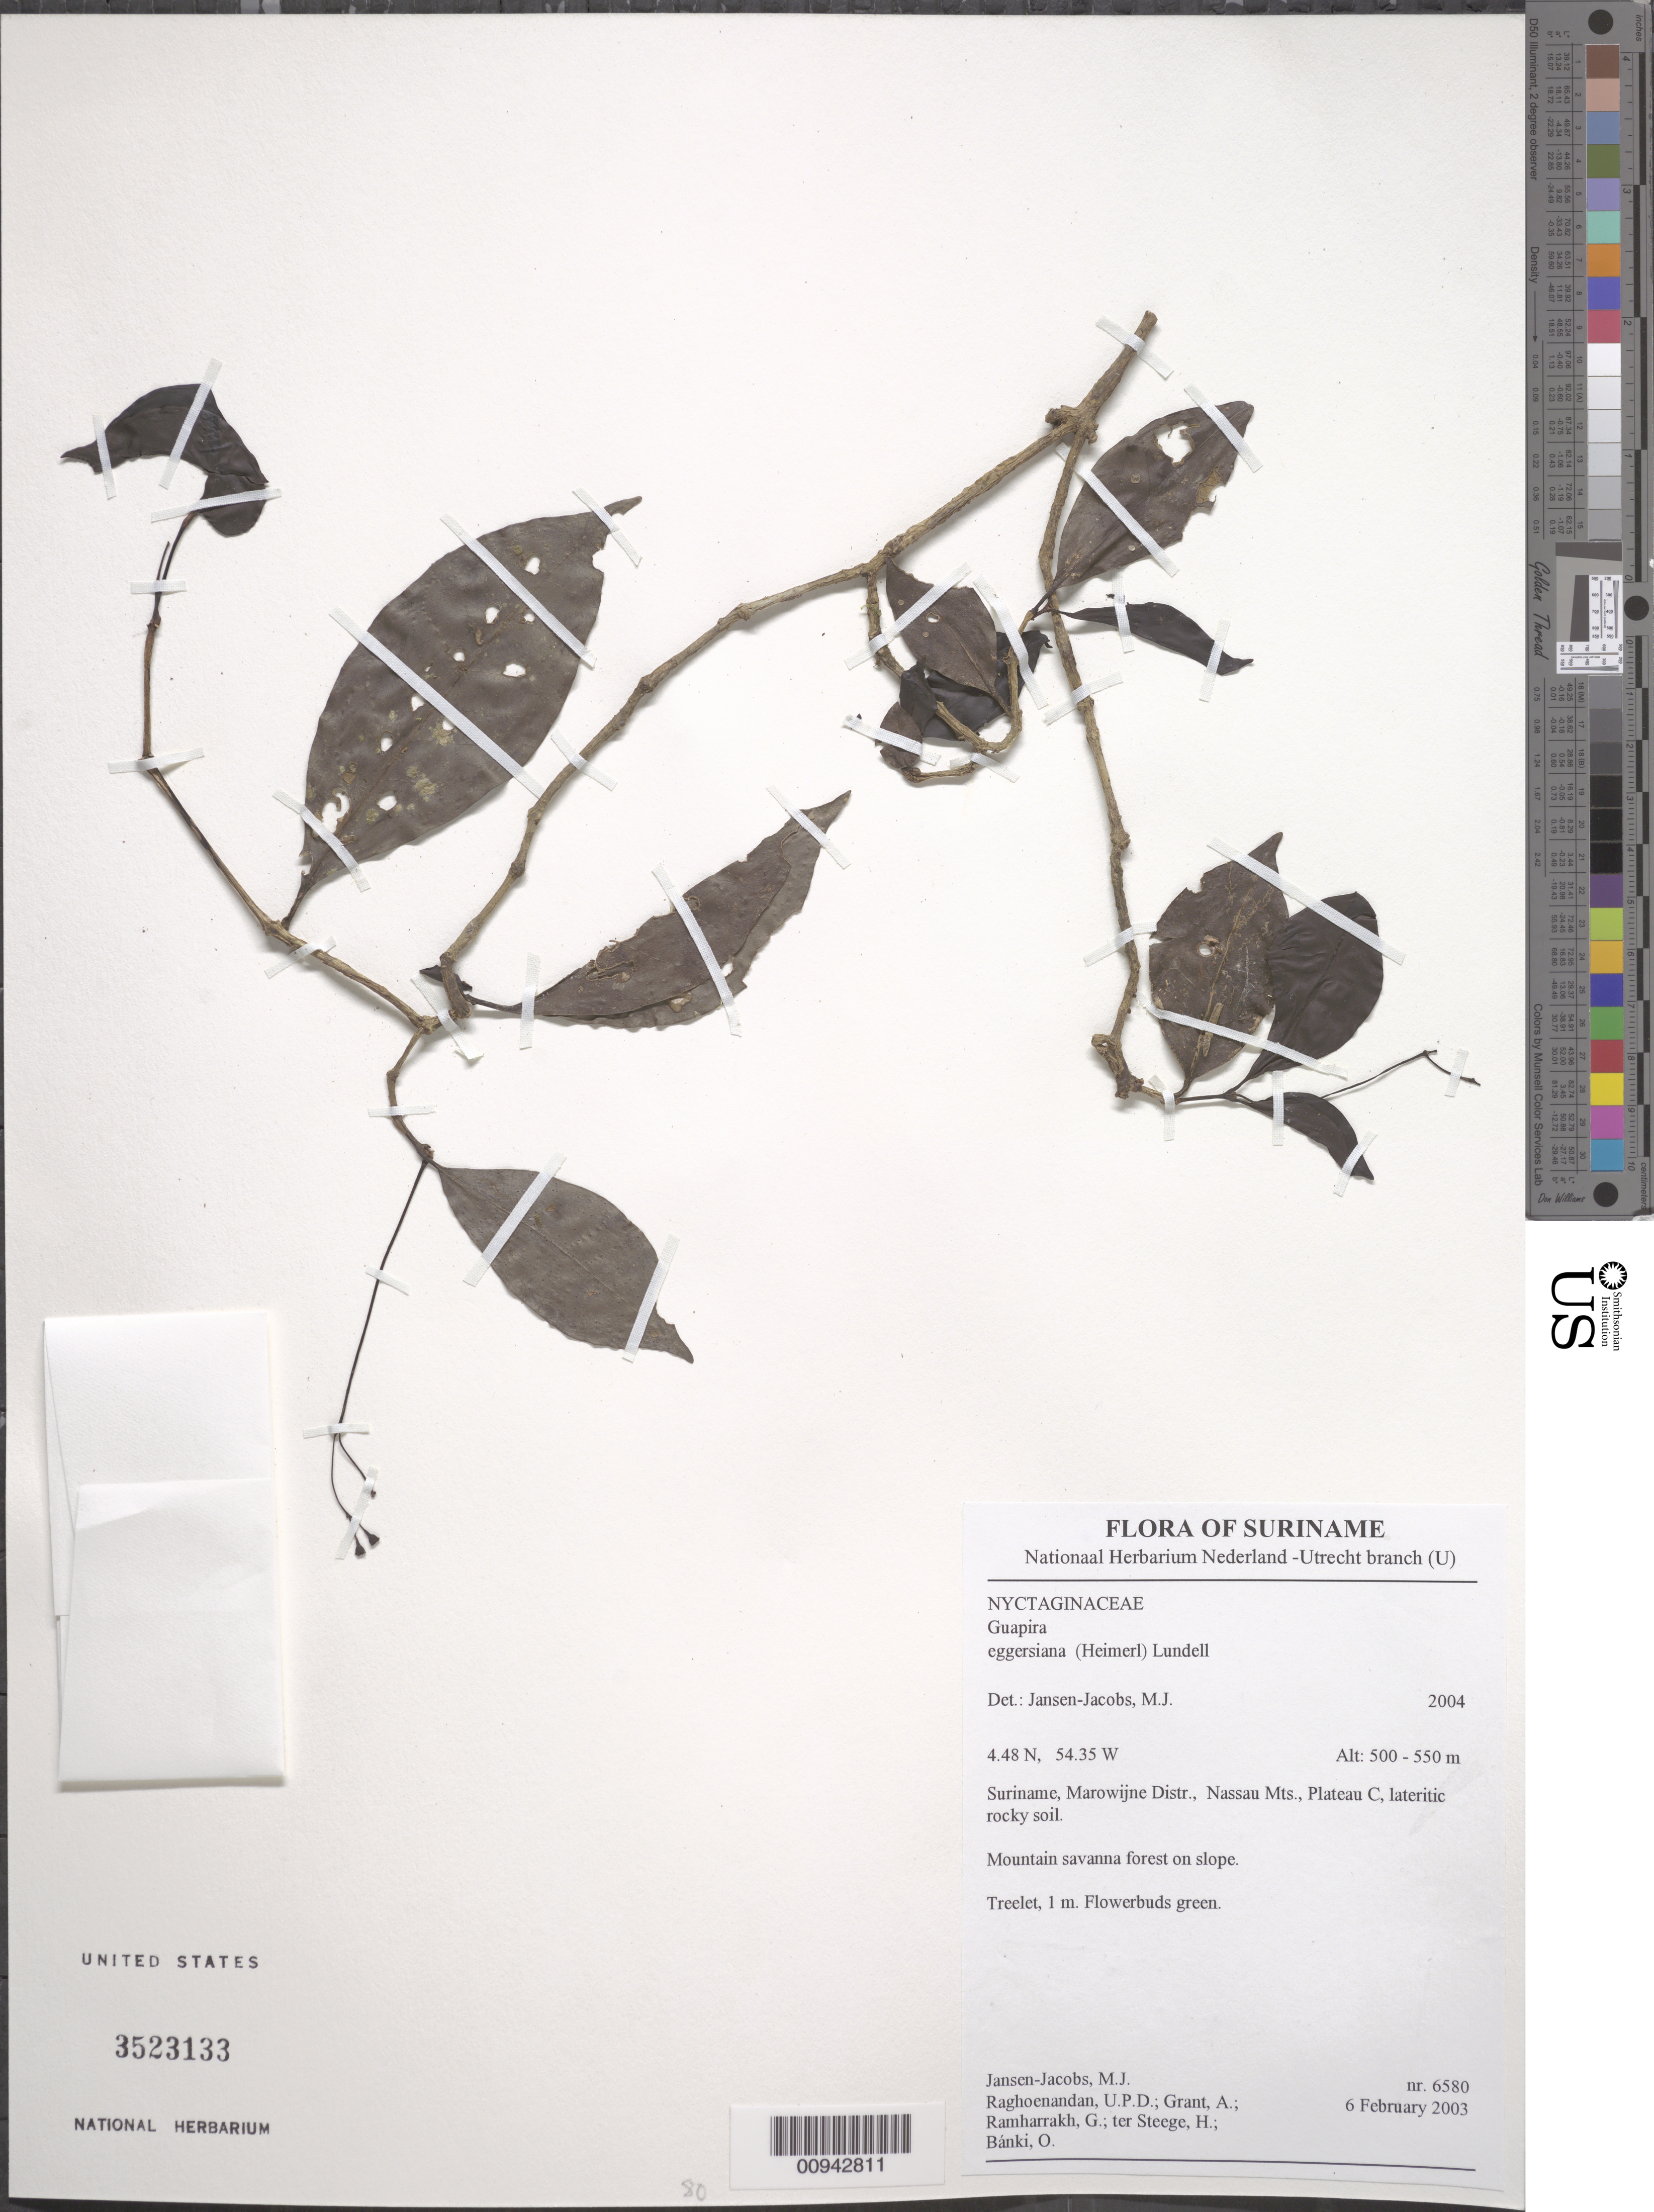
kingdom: Plantae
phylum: Tracheophyta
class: Magnoliopsida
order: Caryophyllales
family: Nyctaginaceae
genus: Guapira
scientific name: Guapira eggersiana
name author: (Heimerl) Lundell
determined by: Jansen-Jacobs, M. J., (U), Nationaal Herbarium Nederland, Utrecht University branch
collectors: M. J. Jansen-Jacobs, U. Raghoenandan, A. Grant, G. Ramharrakh, H. ter Steege & O. Bánki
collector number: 6580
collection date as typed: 6-Feb-03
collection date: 2003-02-06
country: Suriname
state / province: Marowijne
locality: Nassau Mts., Plateau C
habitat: Lateritic rocky soil. Mountain savanna forest on slope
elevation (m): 500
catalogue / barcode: US 3523133